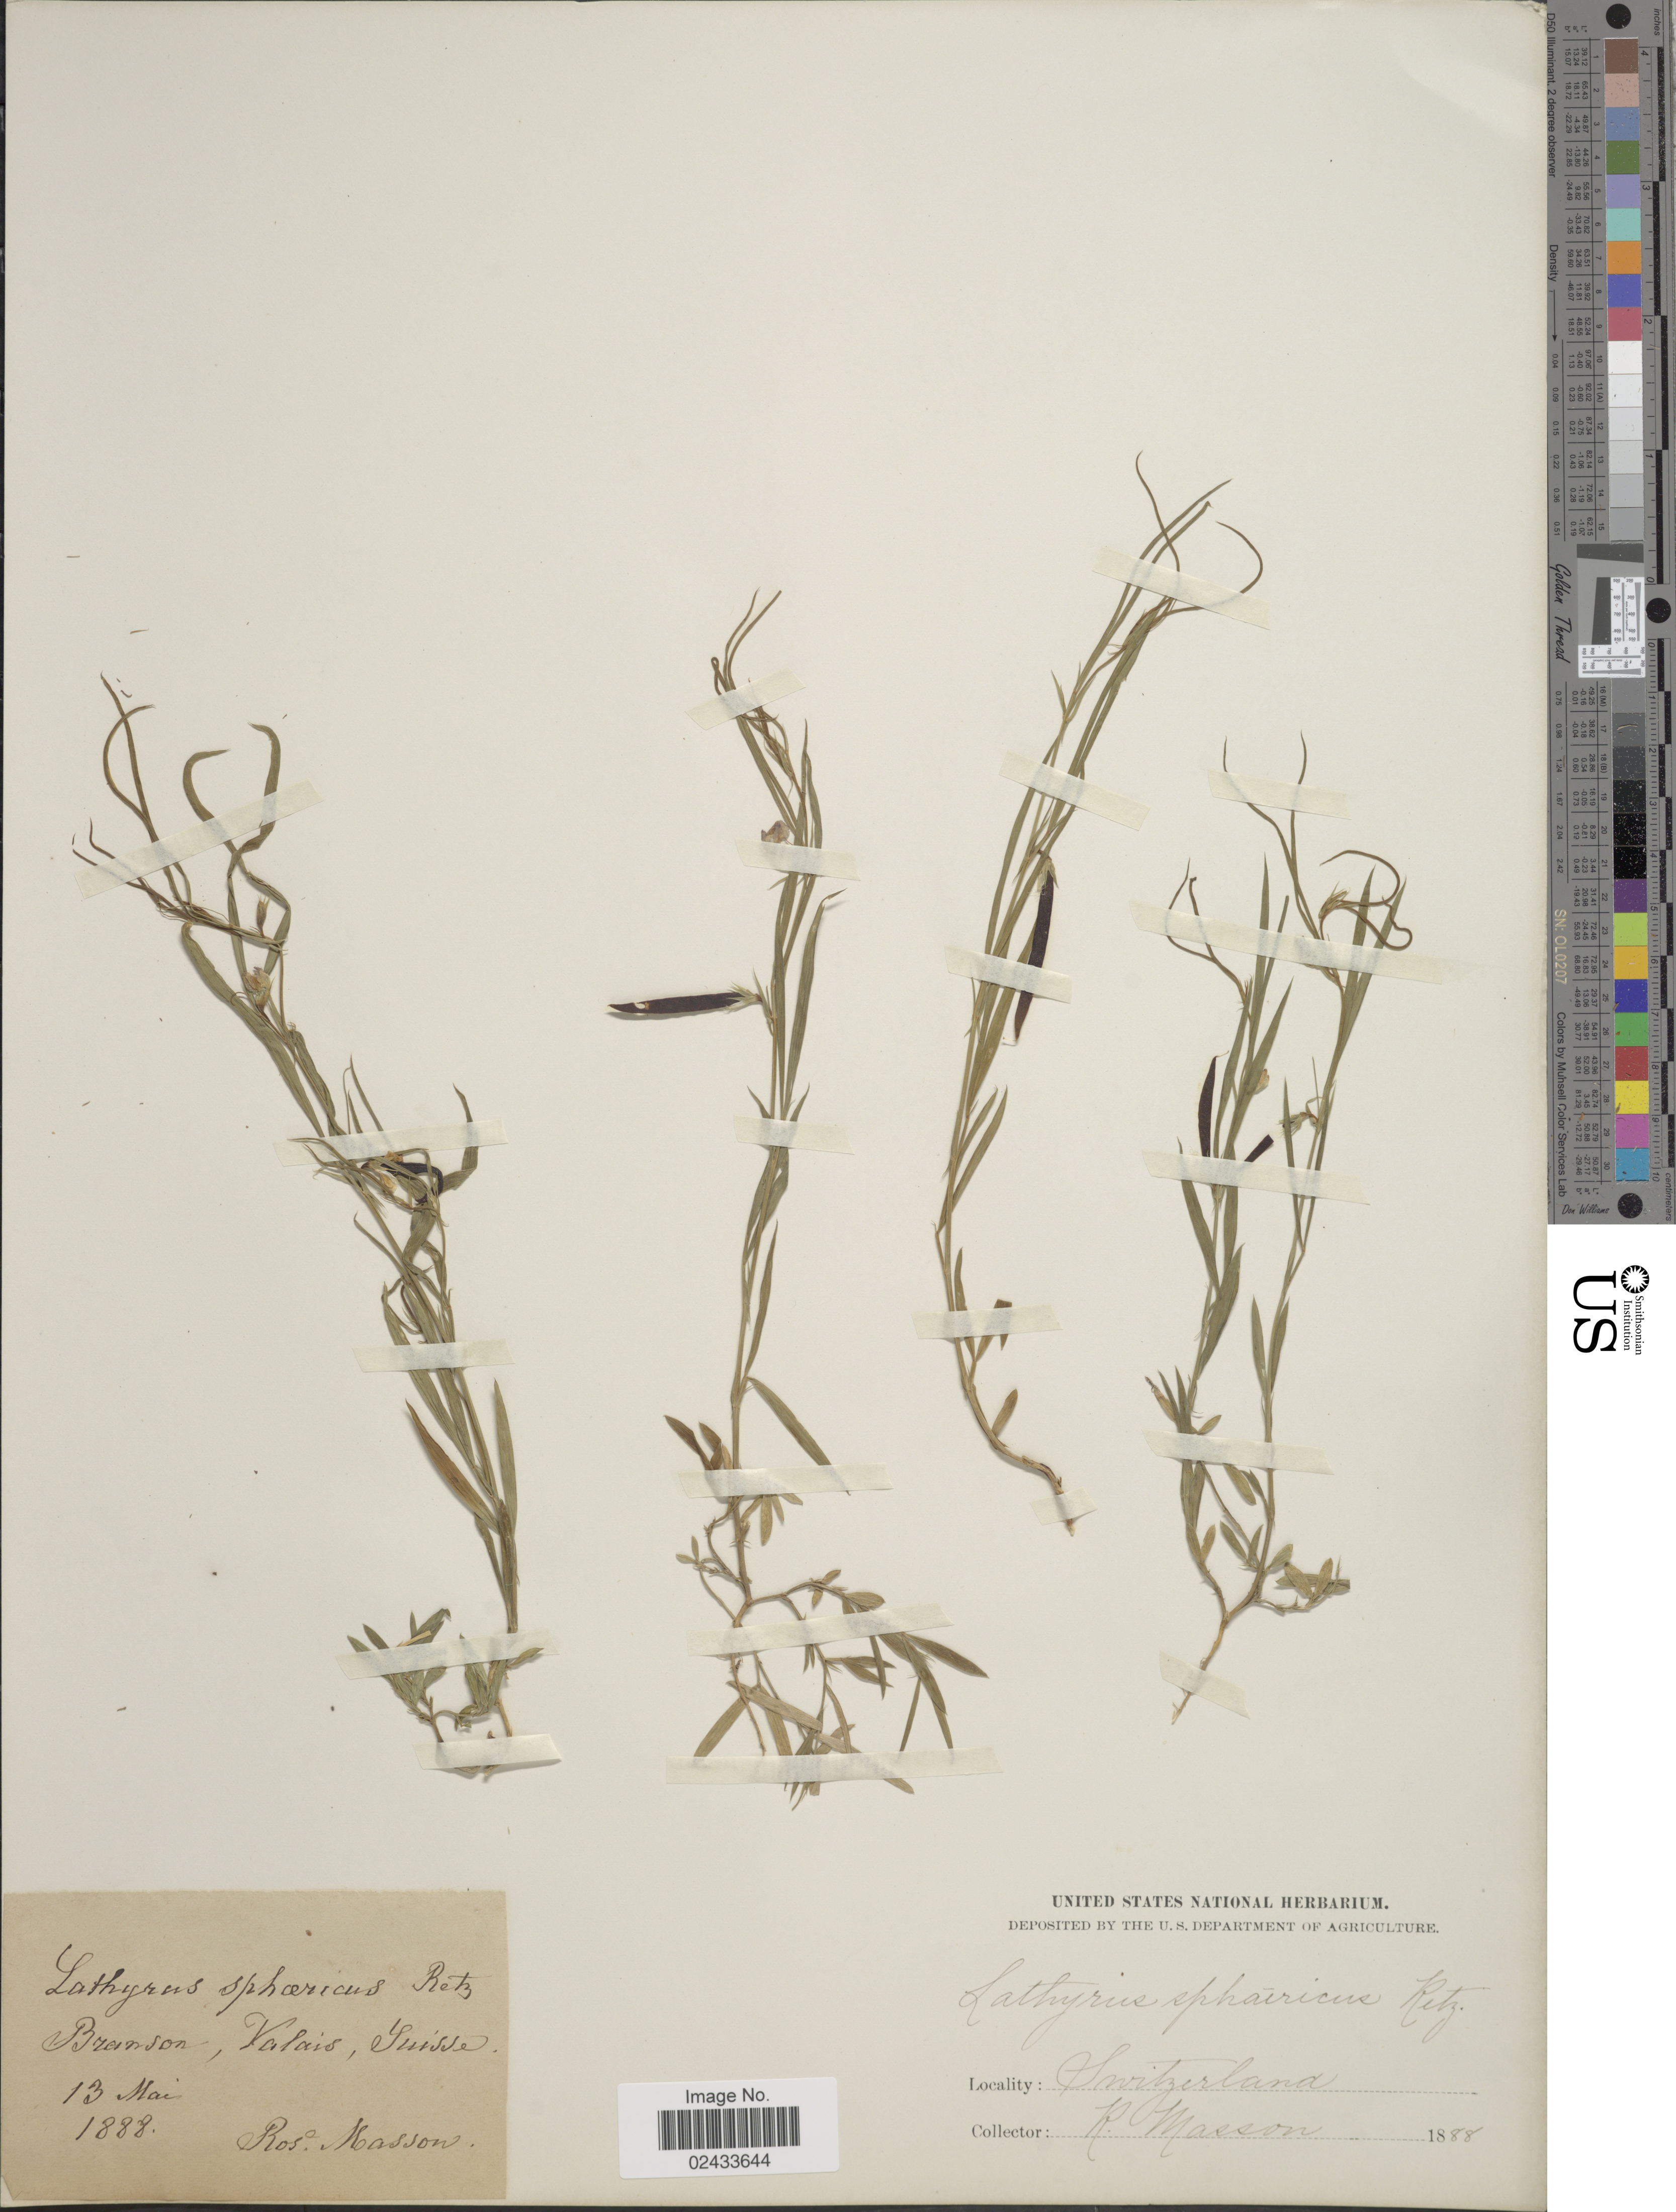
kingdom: Plantae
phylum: Tracheophyta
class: Magnoliopsida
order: Fabales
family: Fabaceae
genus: Lathyrus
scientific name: Lathyrus sphaericus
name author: Retz.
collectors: R. Masson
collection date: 1888-05-13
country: Switzerland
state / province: Valais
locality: Brawson, Valais, Suisse